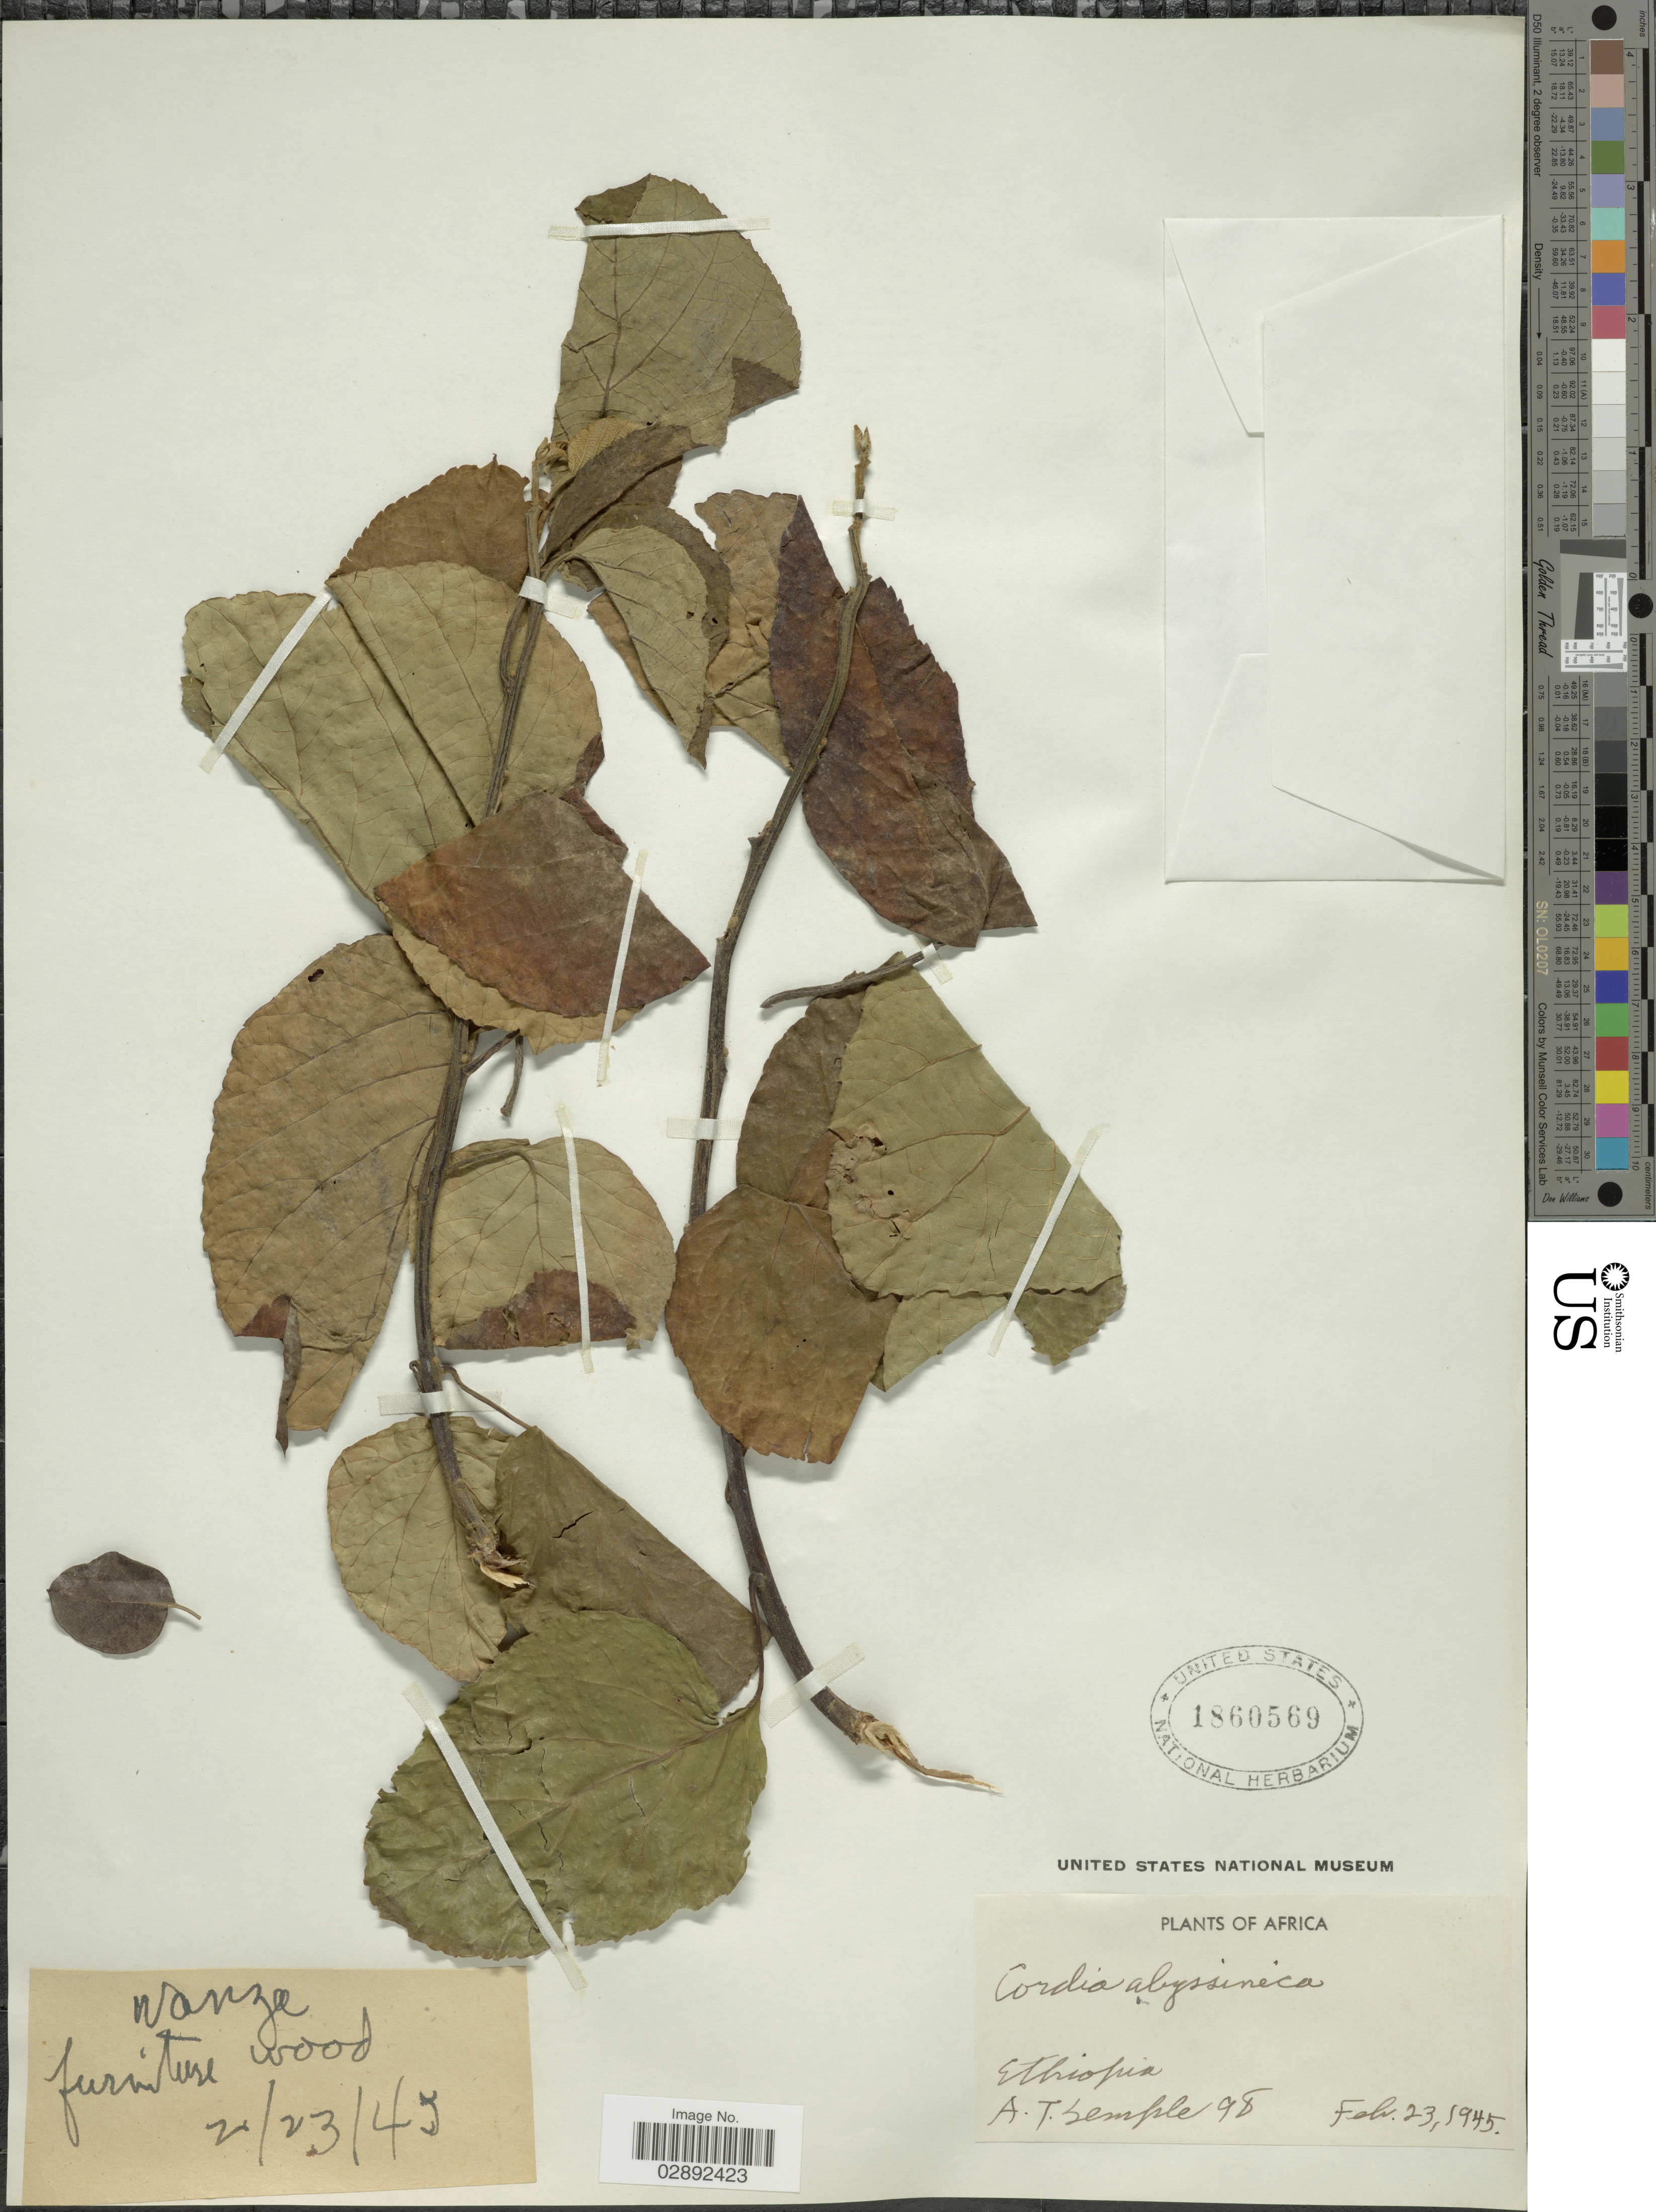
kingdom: Plantae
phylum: Tracheophyta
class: Magnoliopsida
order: Boraginales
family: Cordiaceae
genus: Cordia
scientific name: Cordia africana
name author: Lam.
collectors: A. Semple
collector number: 98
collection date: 1945-02-23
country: Ethiopia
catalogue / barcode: US 1860569